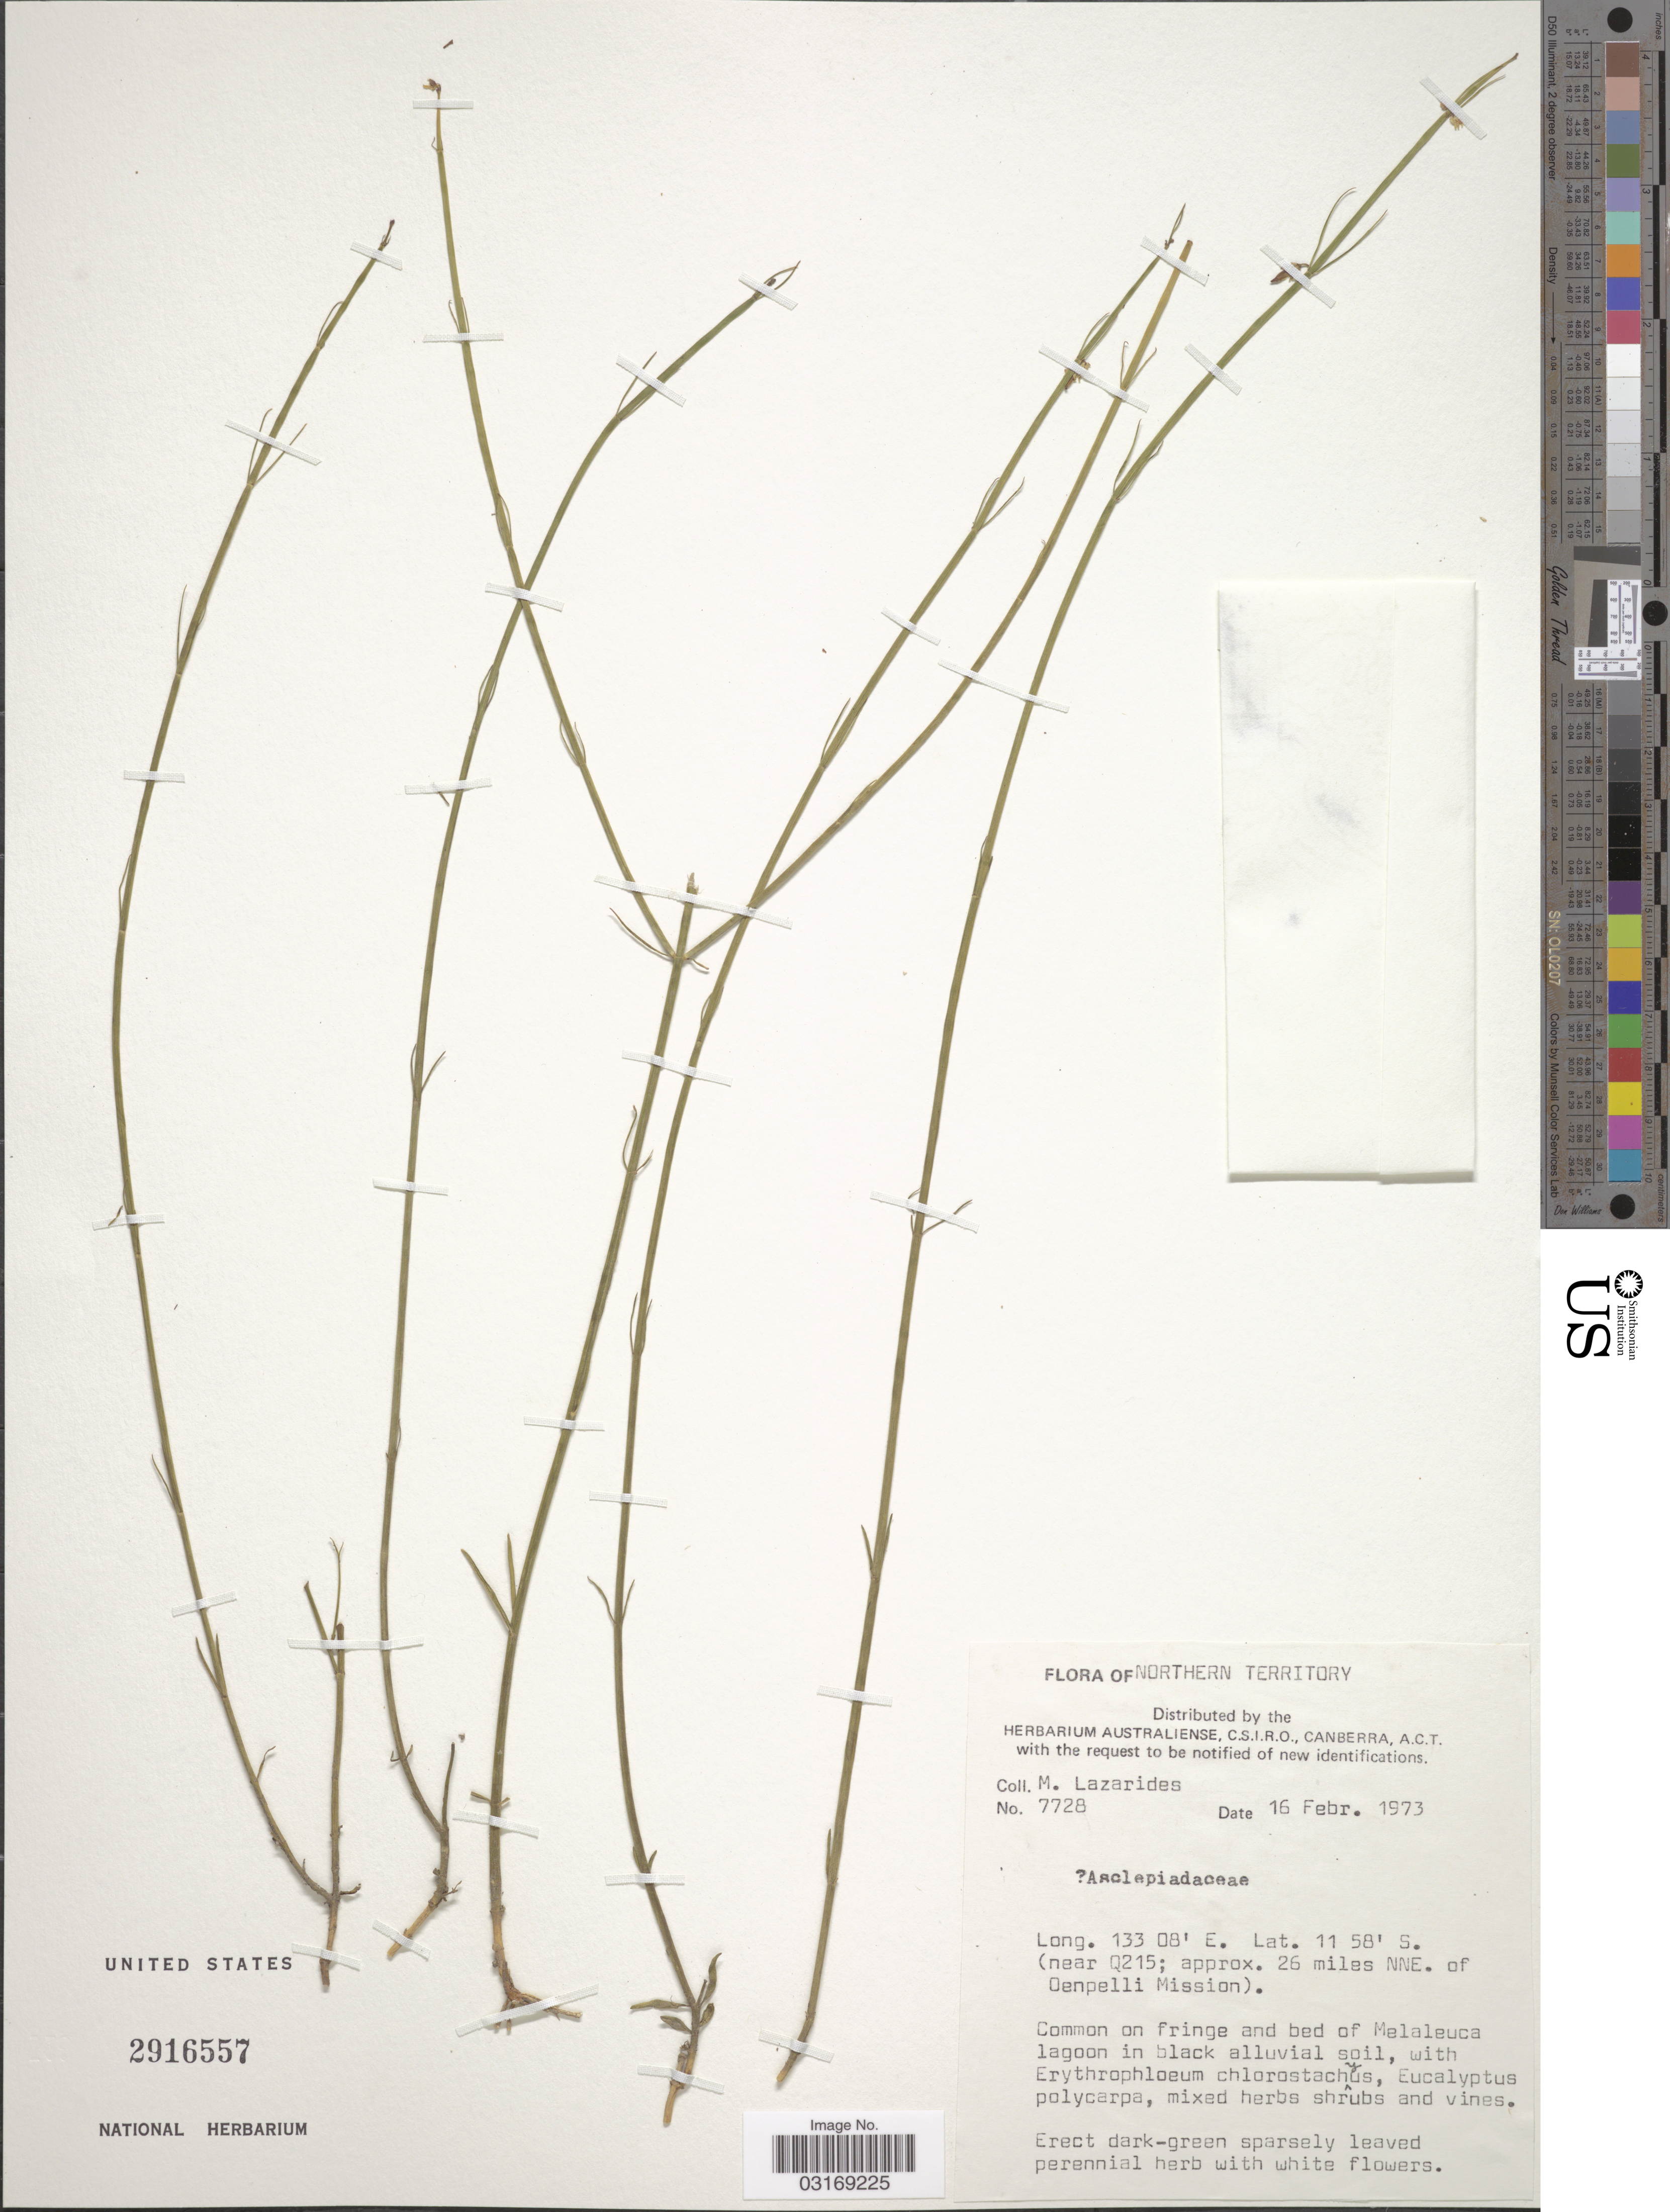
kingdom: Plantae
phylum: Tracheophyta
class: Magnoliopsida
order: Gentianales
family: Apocynaceae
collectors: M. Lazarides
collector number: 7728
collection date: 1973-02-16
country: Australia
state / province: Northern Territory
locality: (Near Q215; approx. 26 miles NNE. of Denpelli Mission).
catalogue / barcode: US 2916557